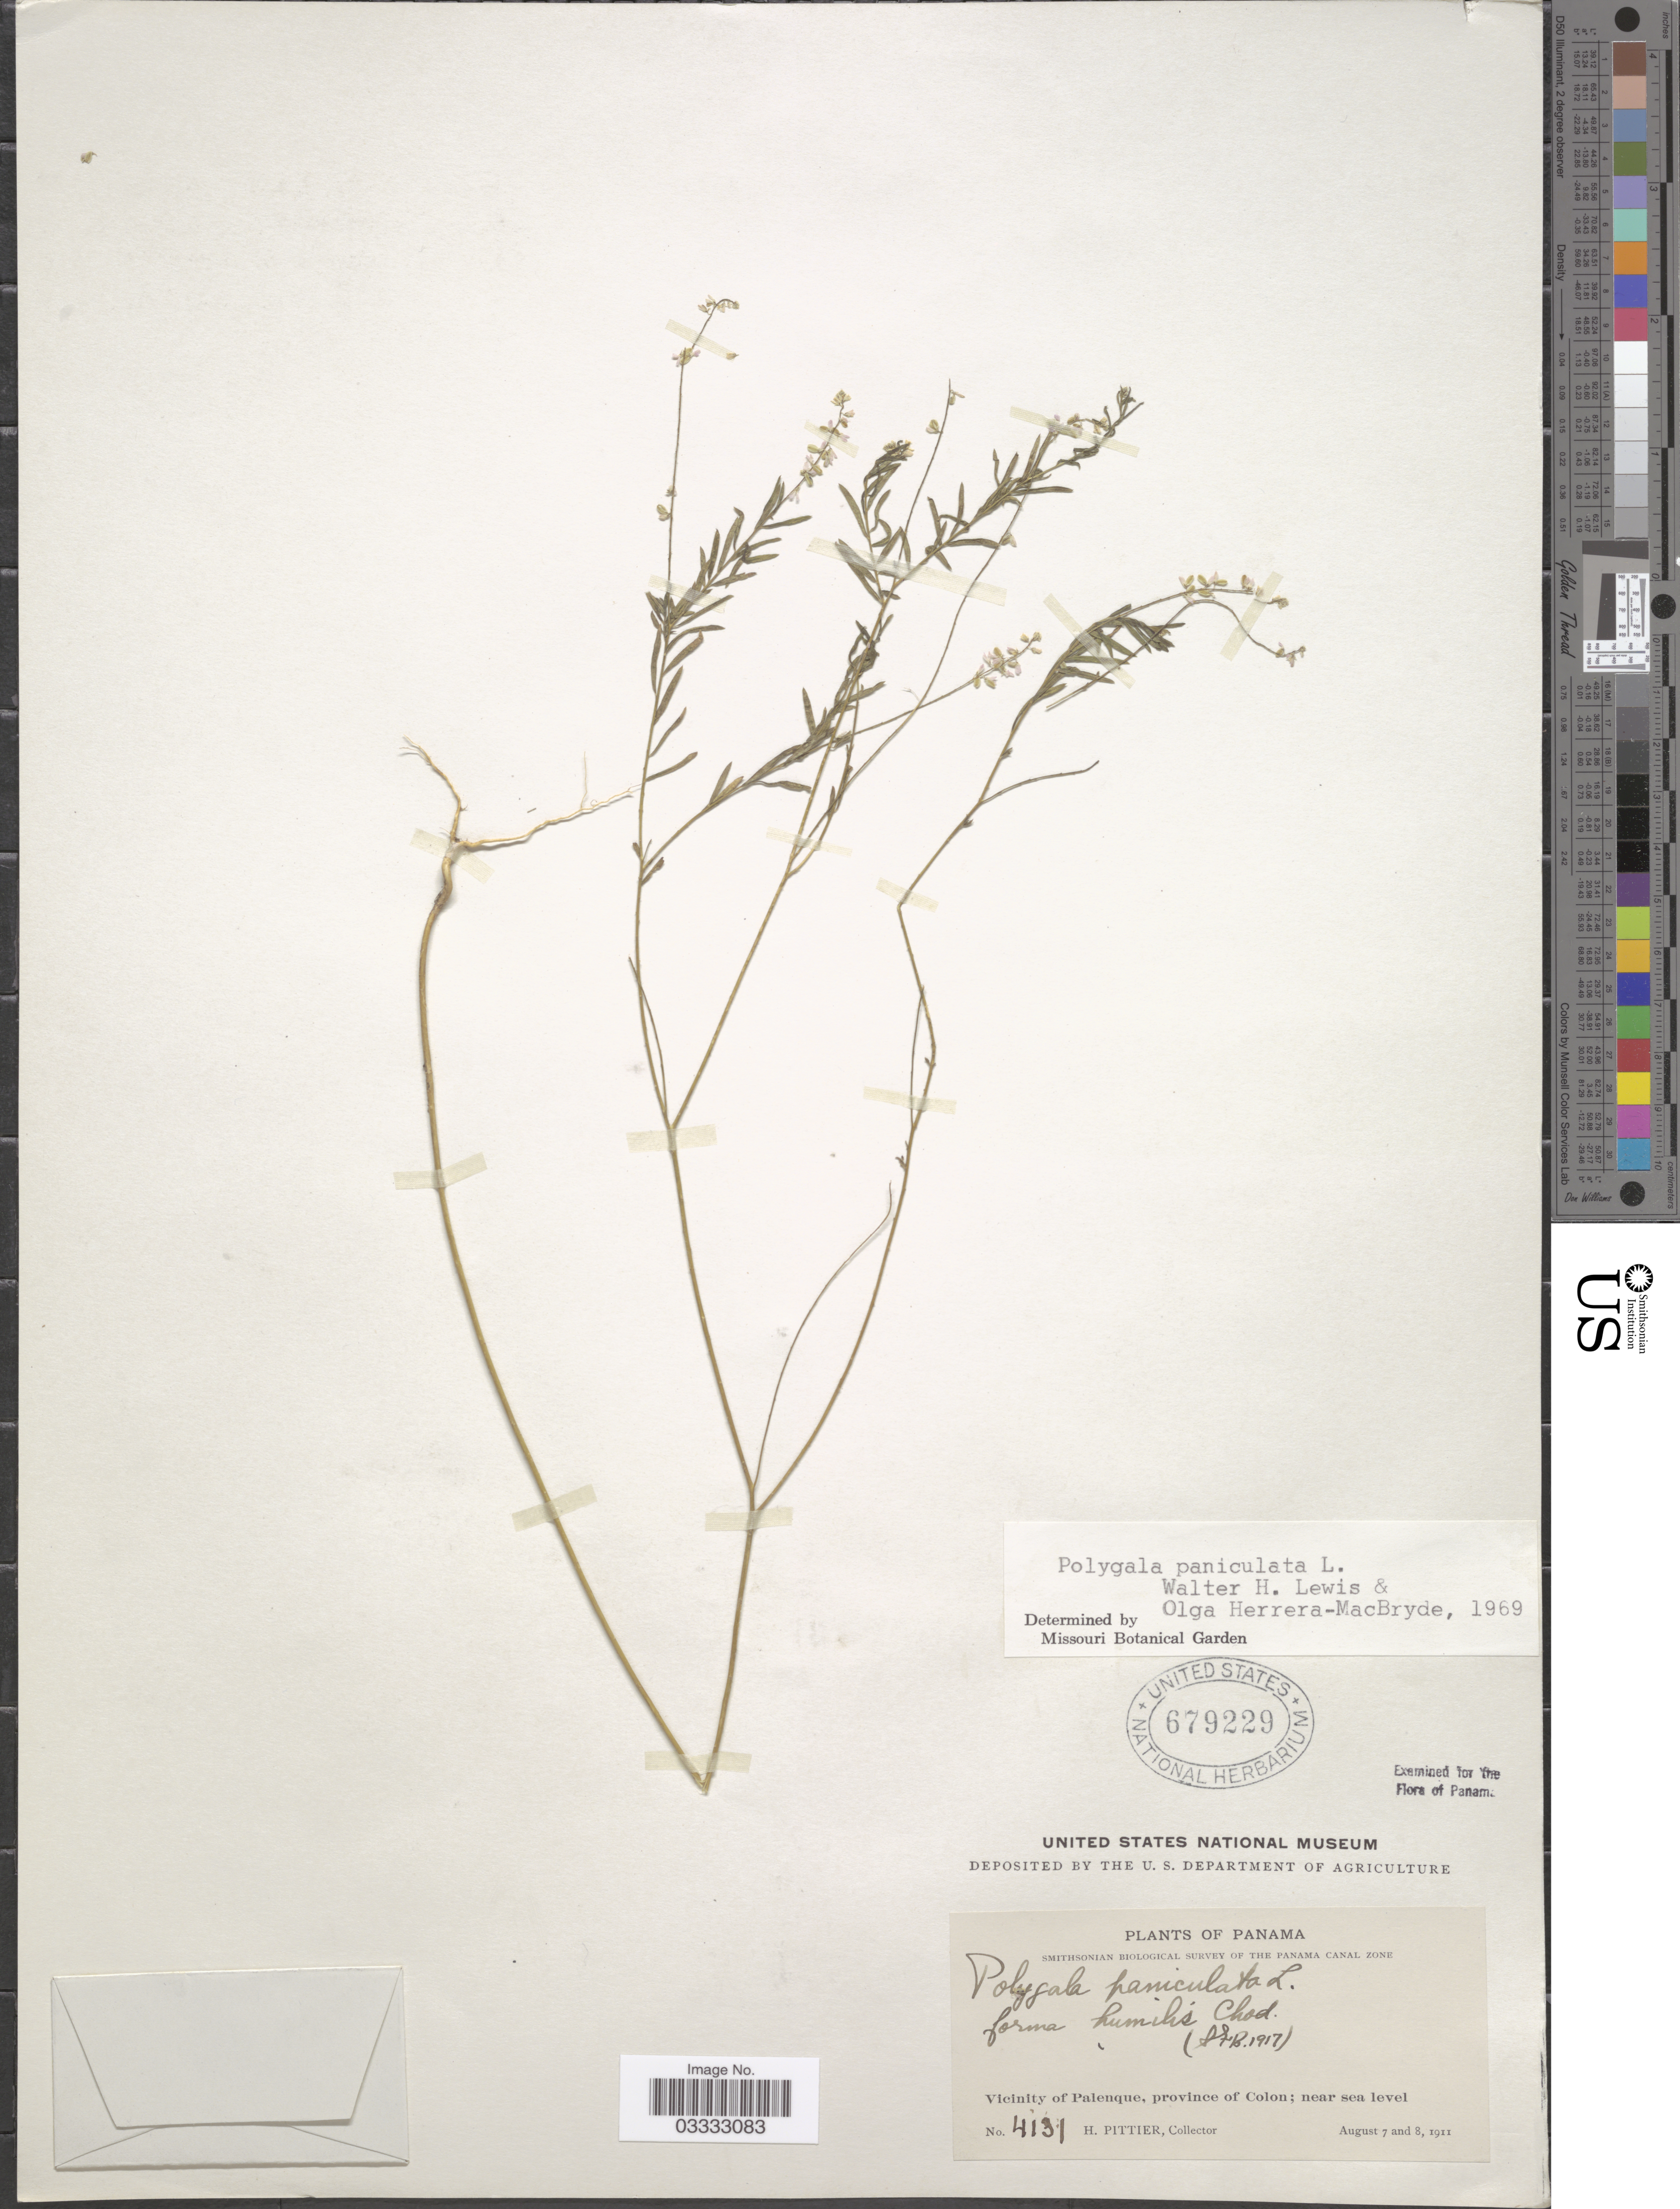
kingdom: Plantae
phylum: Tracheophyta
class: Magnoliopsida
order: Fabales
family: Polygalaceae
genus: Polygala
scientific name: Polygala paniculata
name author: L.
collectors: H. F. Pittier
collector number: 4131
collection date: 1911-08-07/1911-08-08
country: Panama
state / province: Colón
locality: Vicinity of Palenque, province of Colon.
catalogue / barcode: US 679229